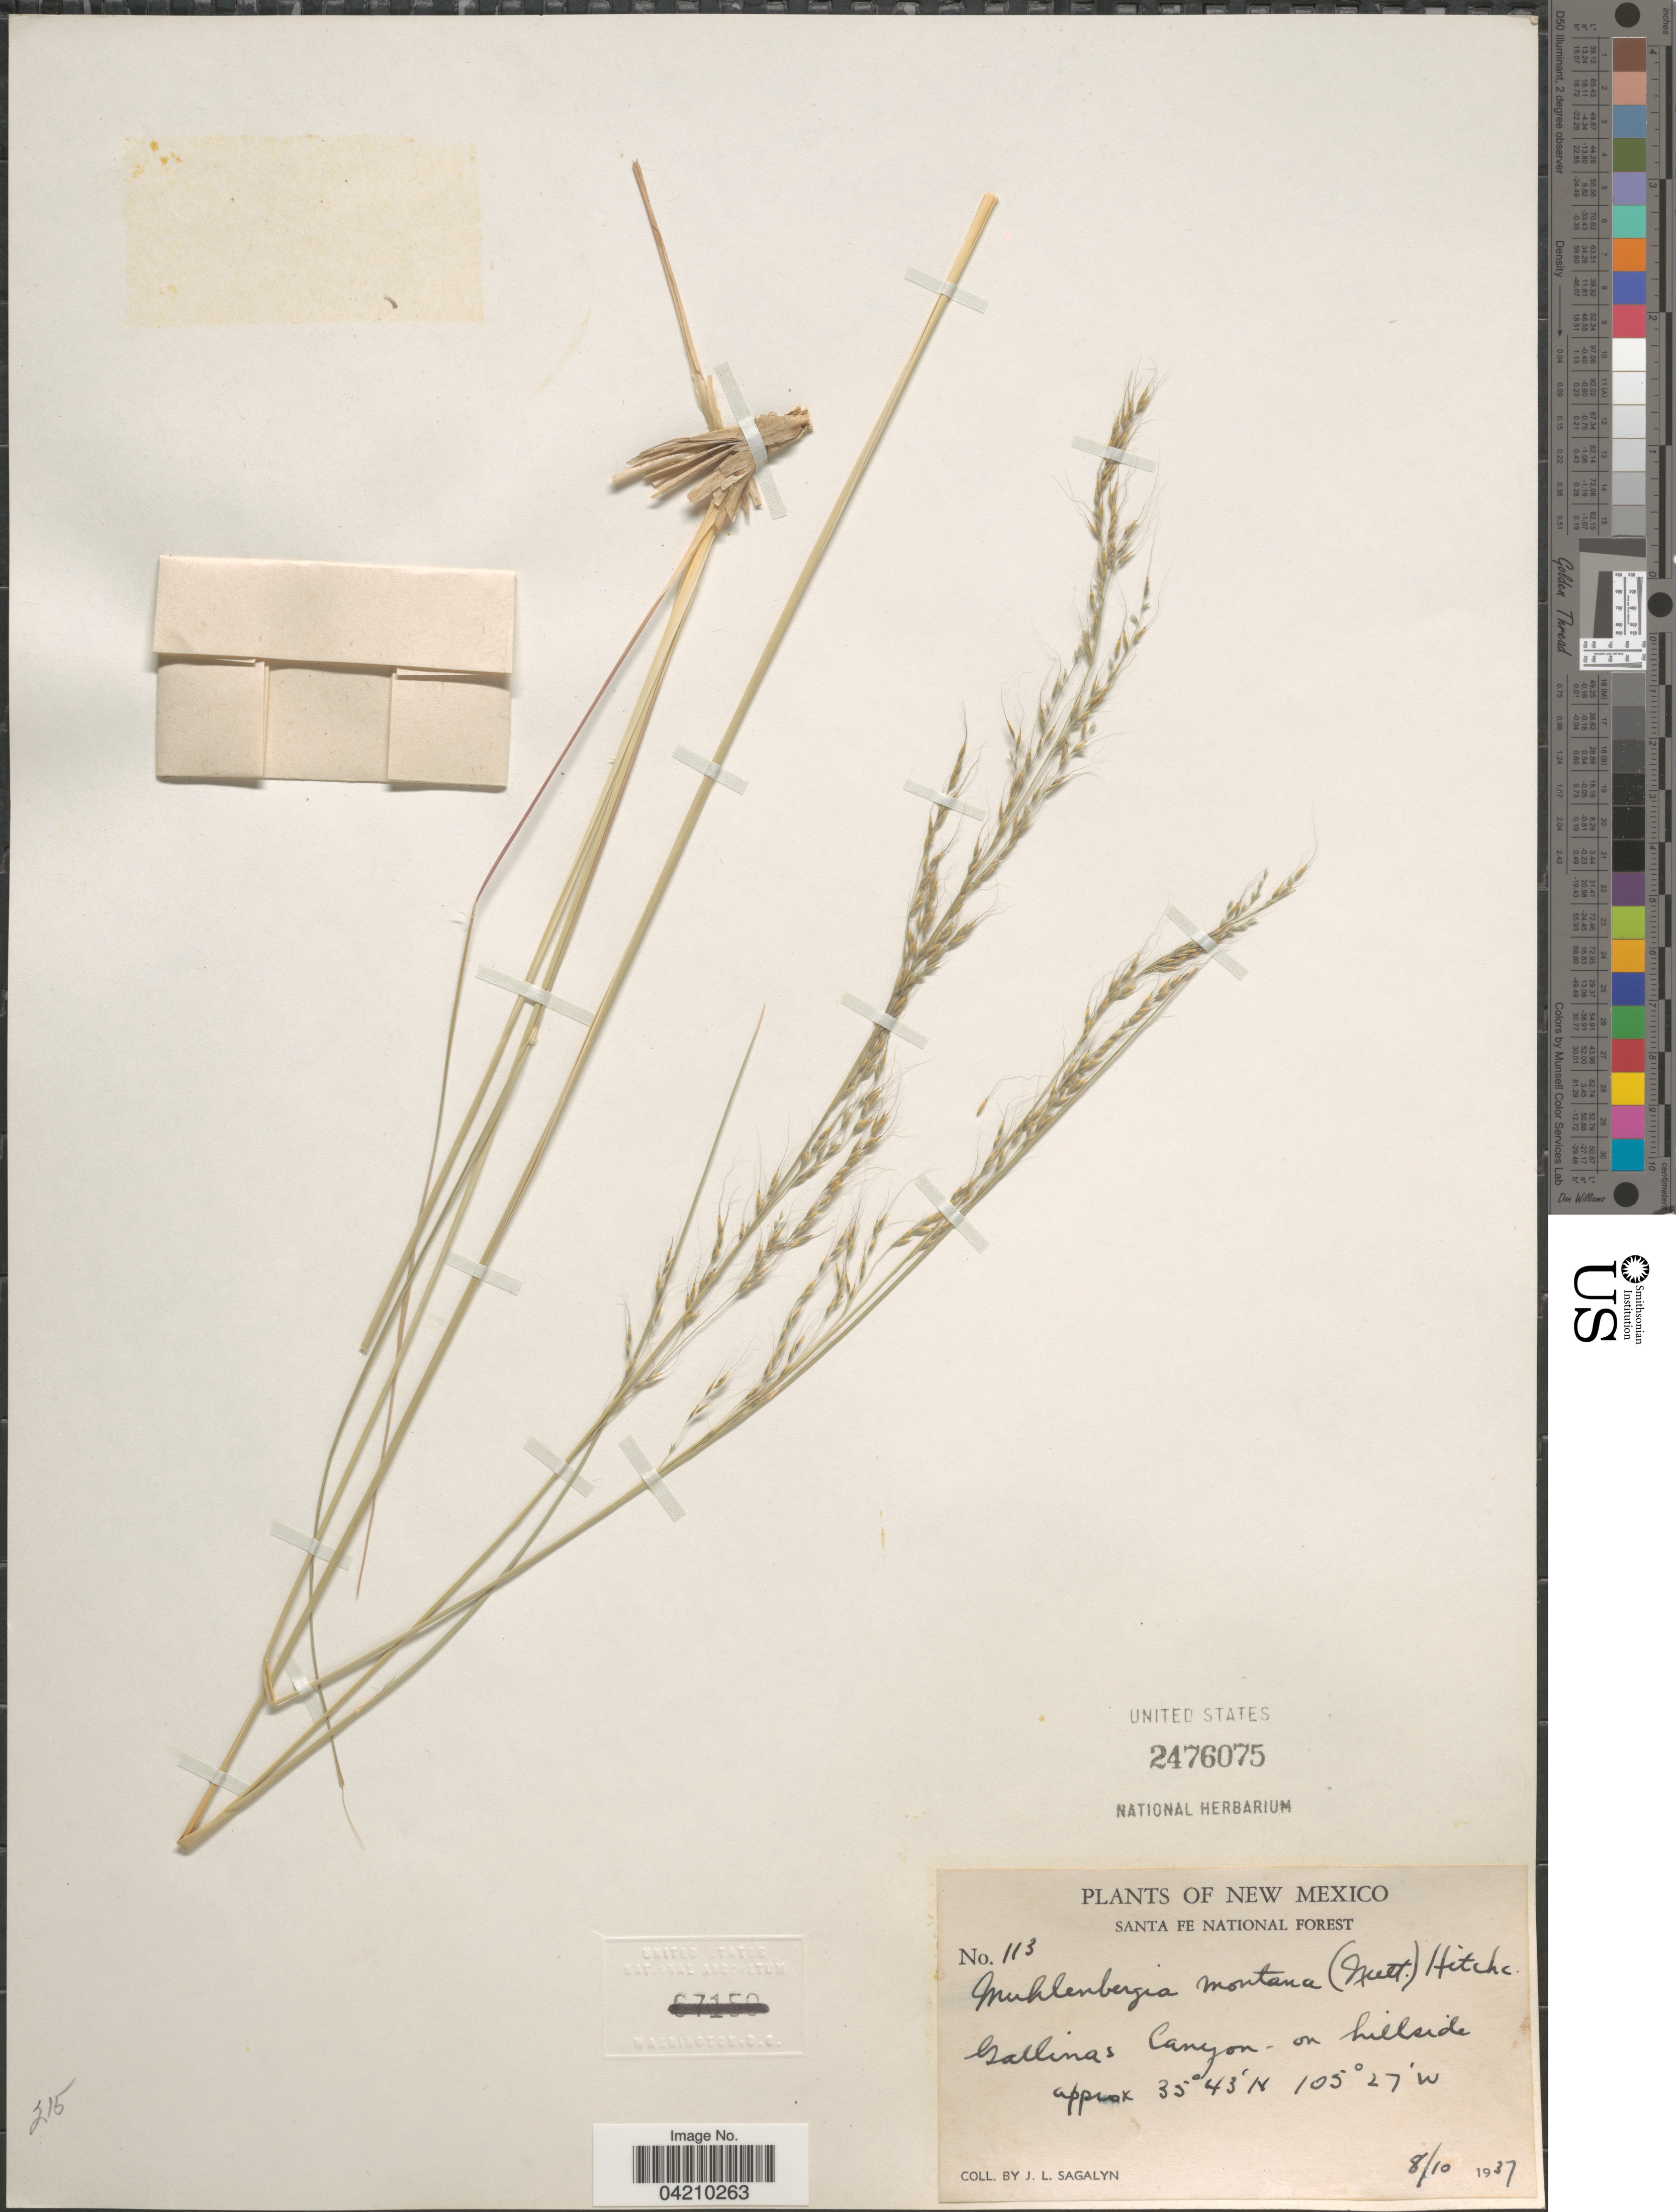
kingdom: Plantae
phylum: Tracheophyta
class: Liliopsida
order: Poales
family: Poaceae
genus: Muhlenbergia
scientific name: Muhlenbergia montana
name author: (Nutt.) Hitchc.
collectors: J. Sagalyn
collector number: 113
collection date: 1937-08-10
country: United States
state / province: New Mexico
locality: Santa Fe National Forest. Gallinas Canyon.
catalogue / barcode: US 2476075